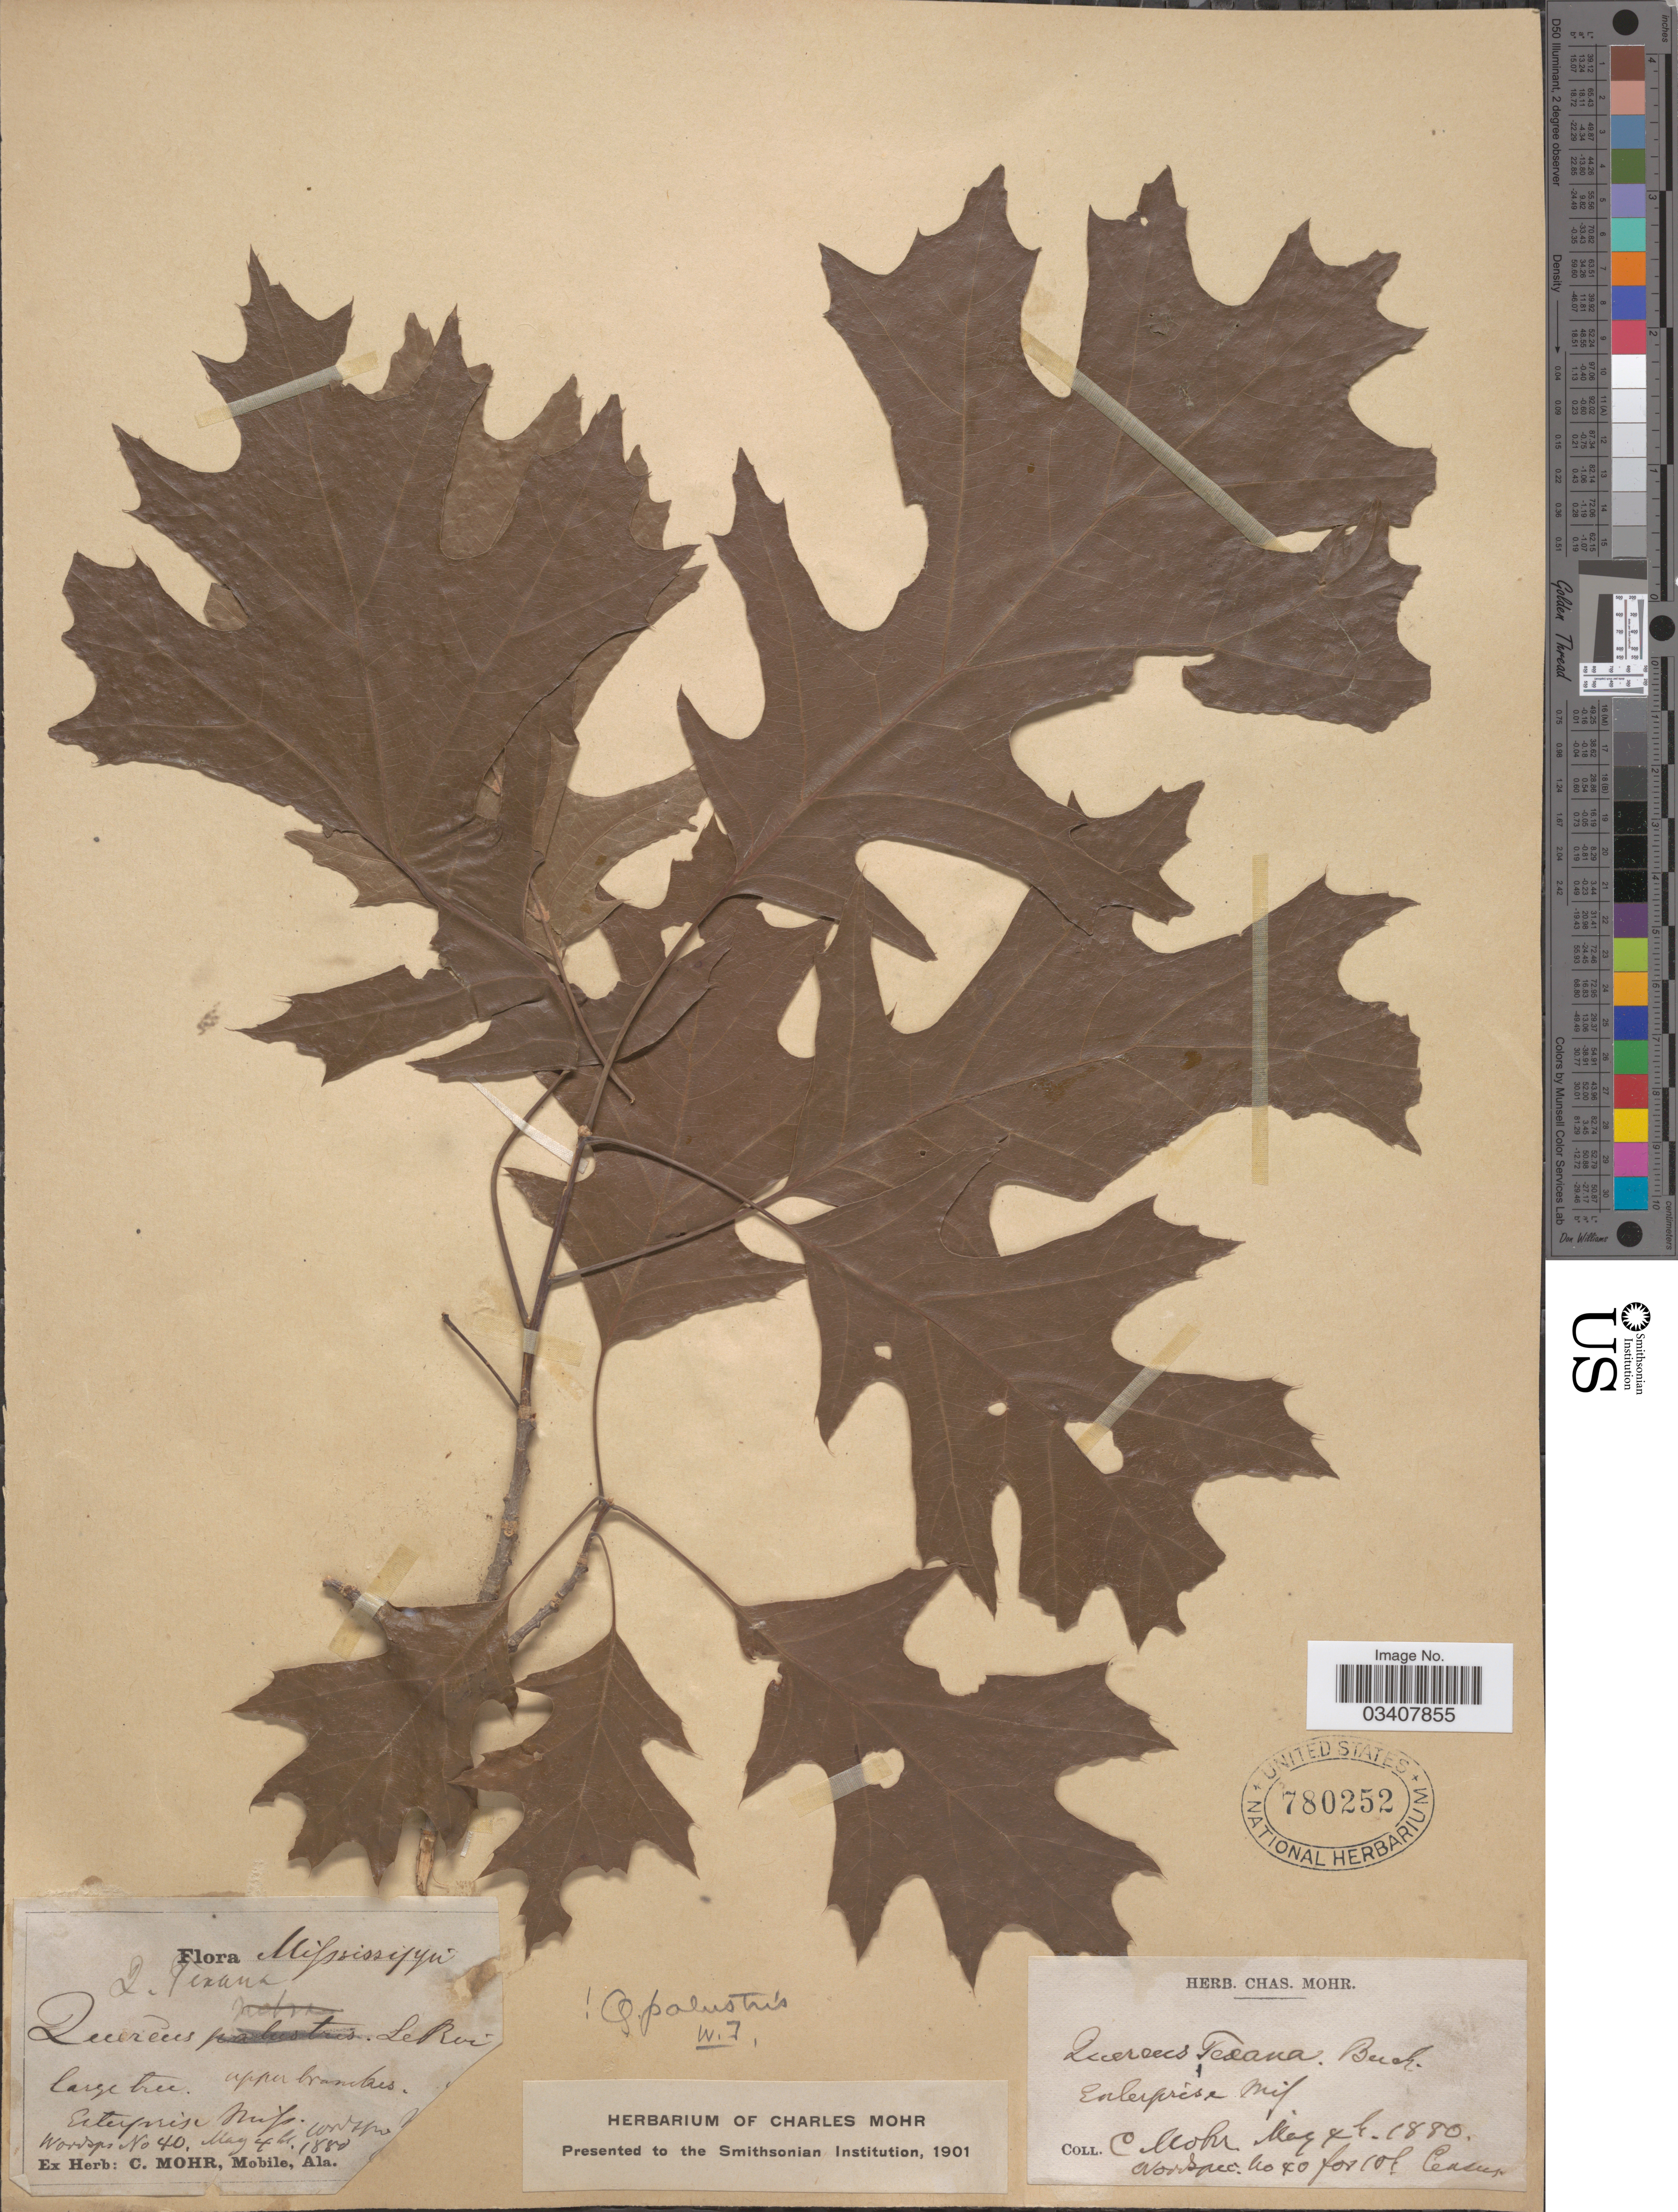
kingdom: Plantae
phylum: Tracheophyta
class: Magnoliopsida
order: Fagales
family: Fagaceae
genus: Quercus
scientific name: Quercus palustris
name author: Münchh.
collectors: C. T. Mohr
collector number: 40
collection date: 1880-05-04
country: United States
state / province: Mississippi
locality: Enterprise.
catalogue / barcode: US 780252